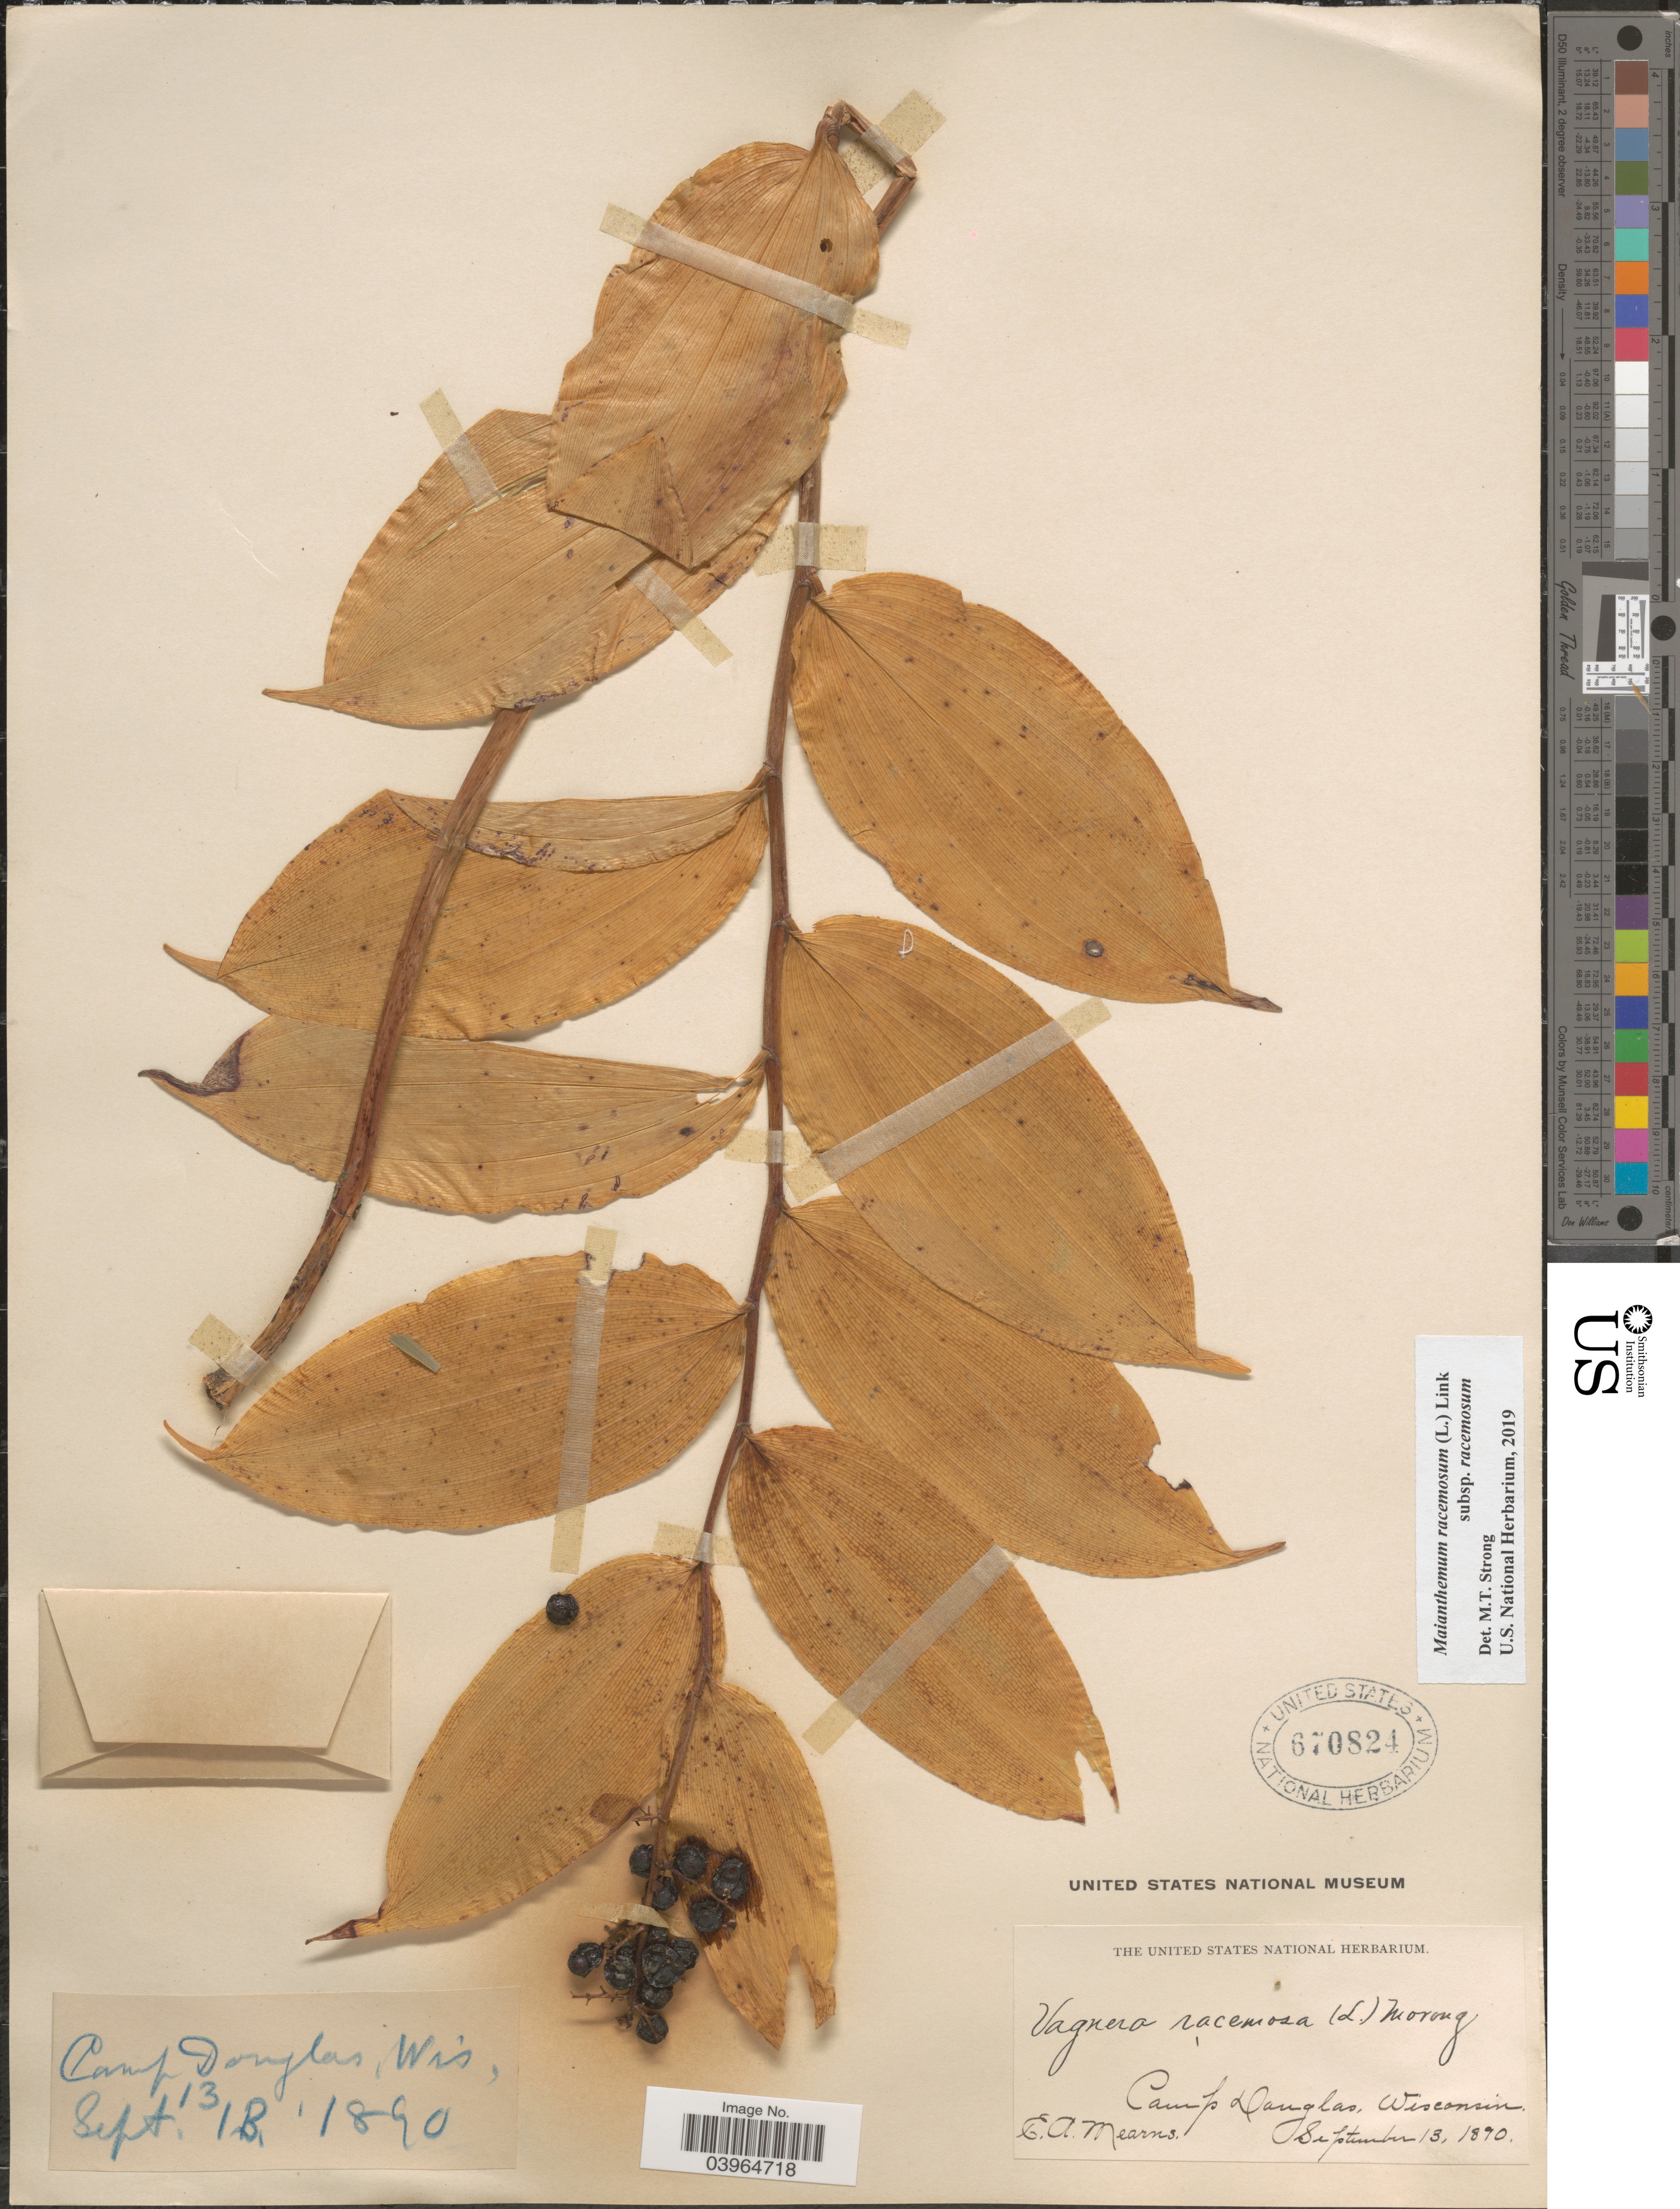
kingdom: Plantae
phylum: Tracheophyta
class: Liliopsida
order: Asparagales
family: Asparagaceae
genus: Maianthemum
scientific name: Maianthemum racemosum subsp. racemosum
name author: (L.) Link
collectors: E. A. Mearns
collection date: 1890-09-13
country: United States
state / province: Wisconsin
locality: Camp Douglas.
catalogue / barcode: US 670824